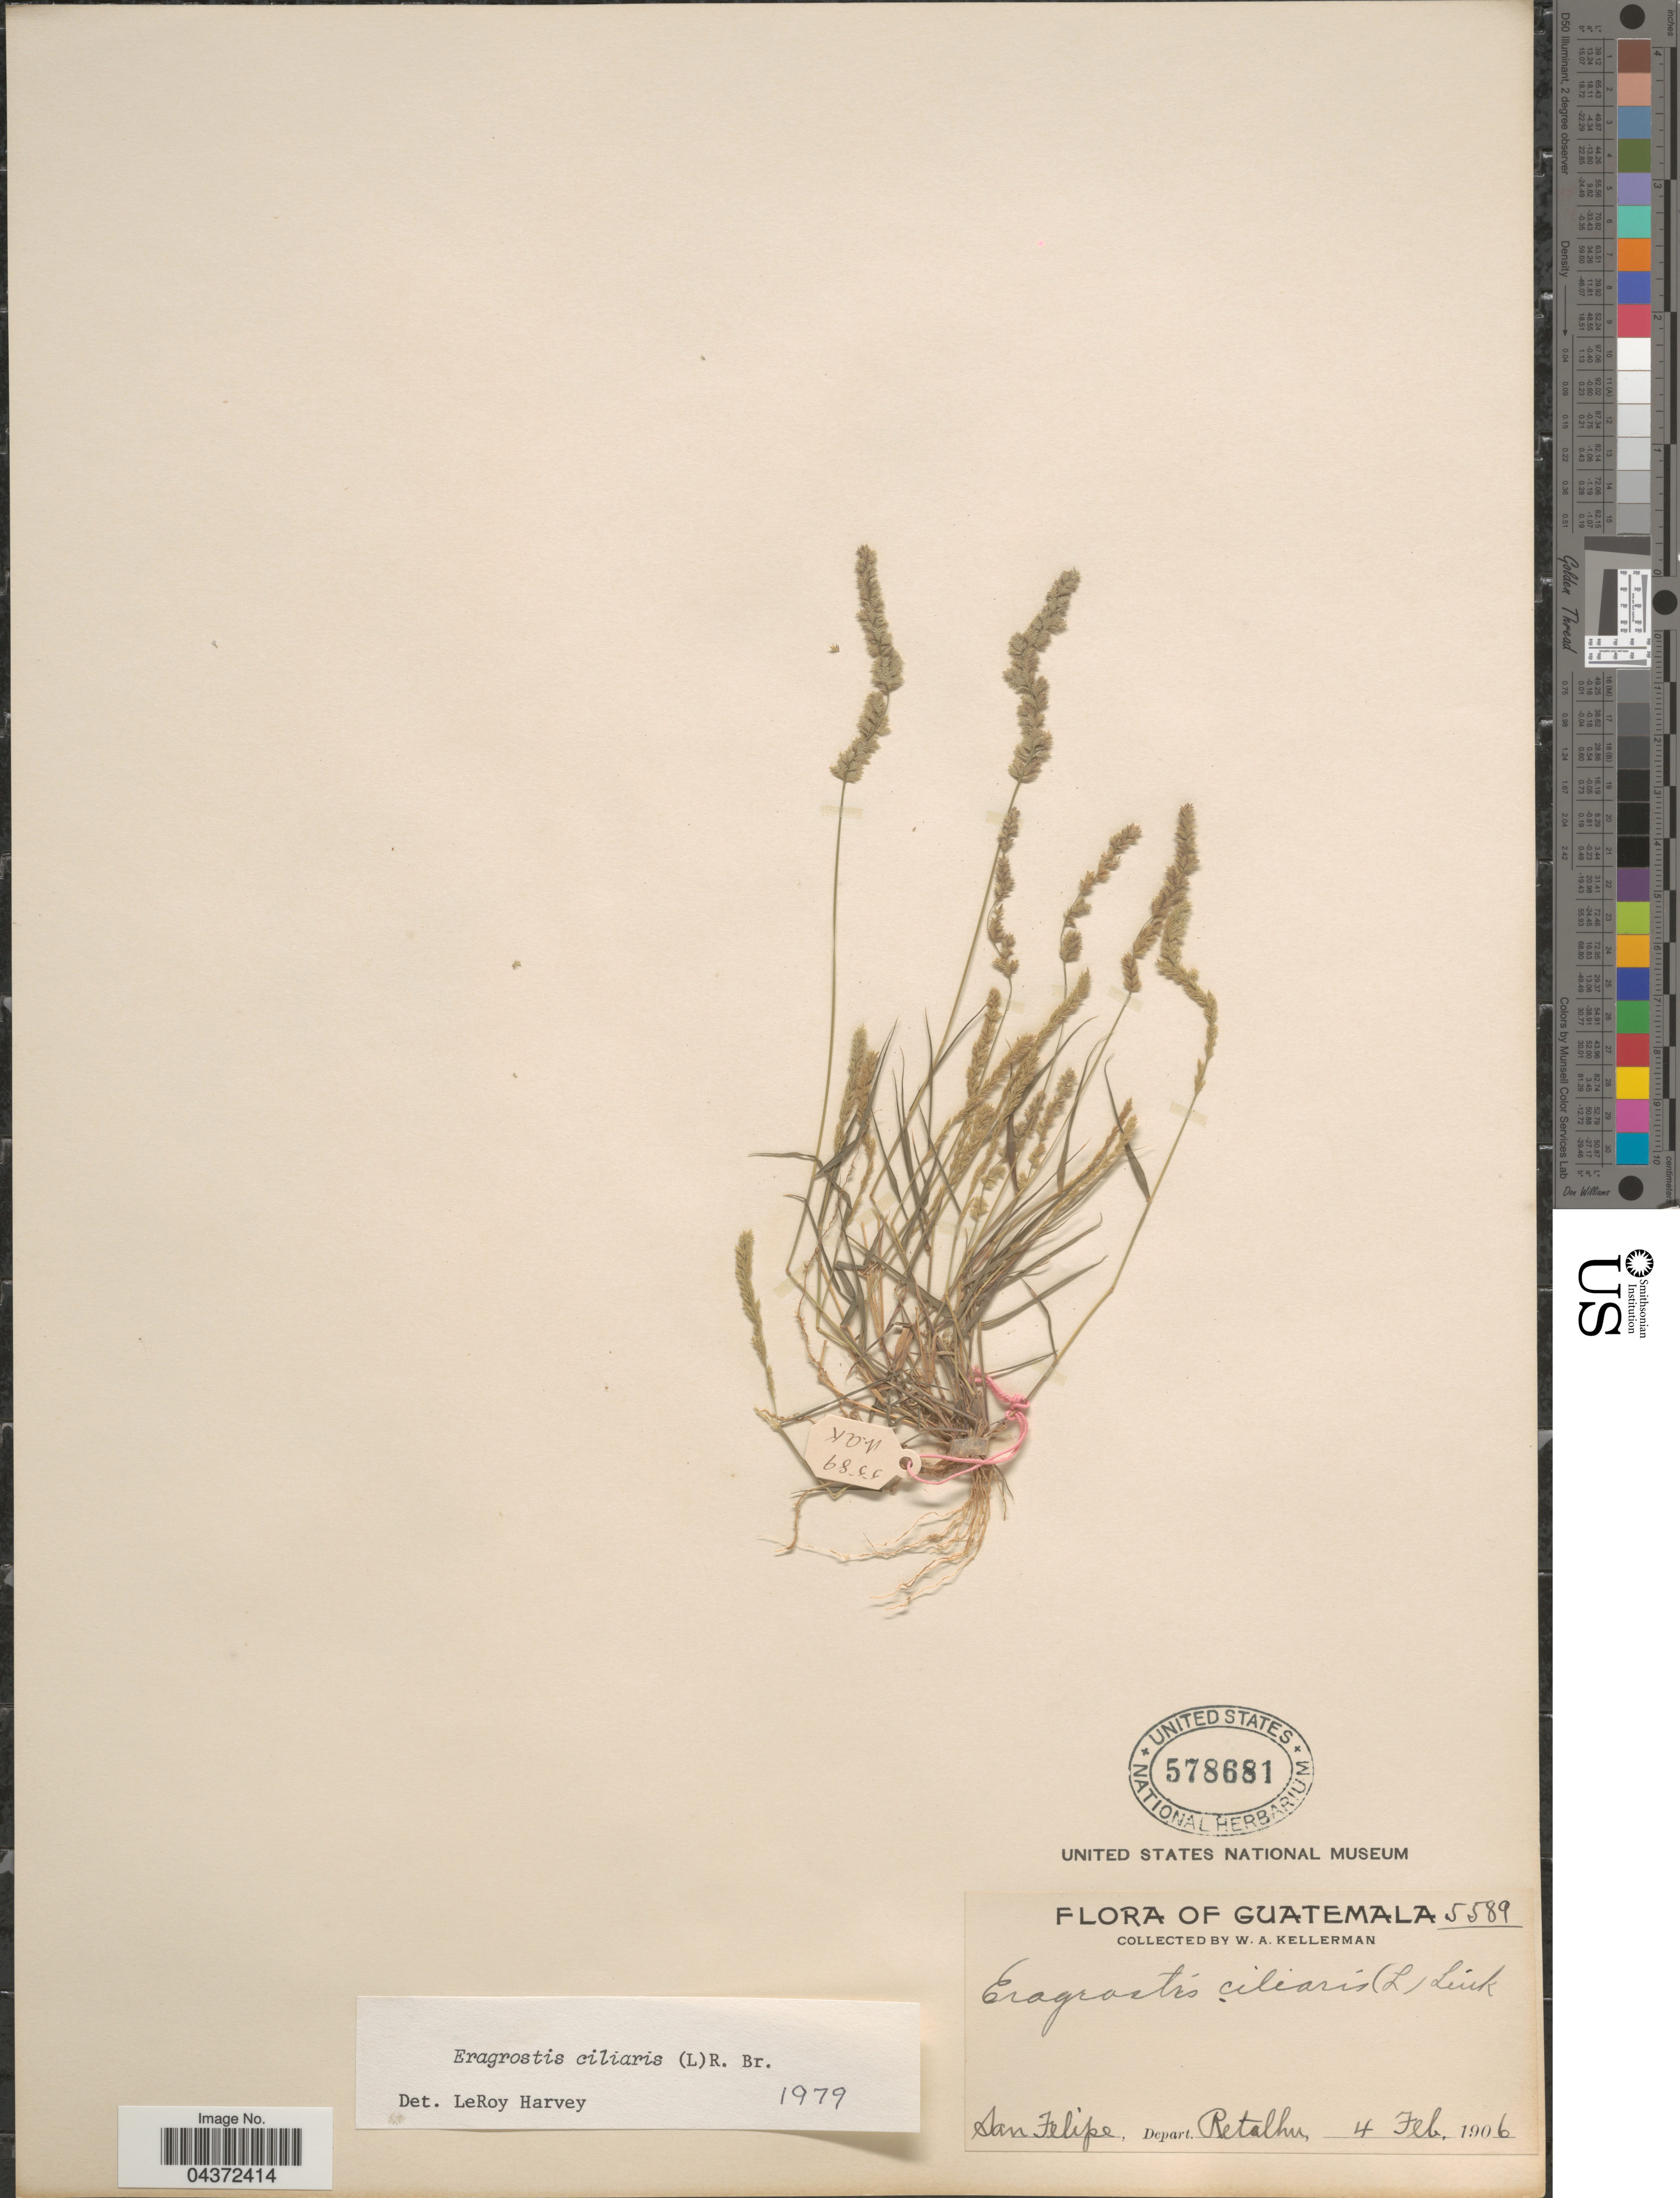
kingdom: Plantae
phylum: Tracheophyta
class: Liliopsida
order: Poales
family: Poaceae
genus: Eragrostis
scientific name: Eragrostis ciliaris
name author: (L.) R. Br.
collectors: W. Kellerman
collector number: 5589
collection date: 1906-02-04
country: Guatemala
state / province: Retalhuleu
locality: San Felipe, Depart. Retalhu.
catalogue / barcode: US 578681